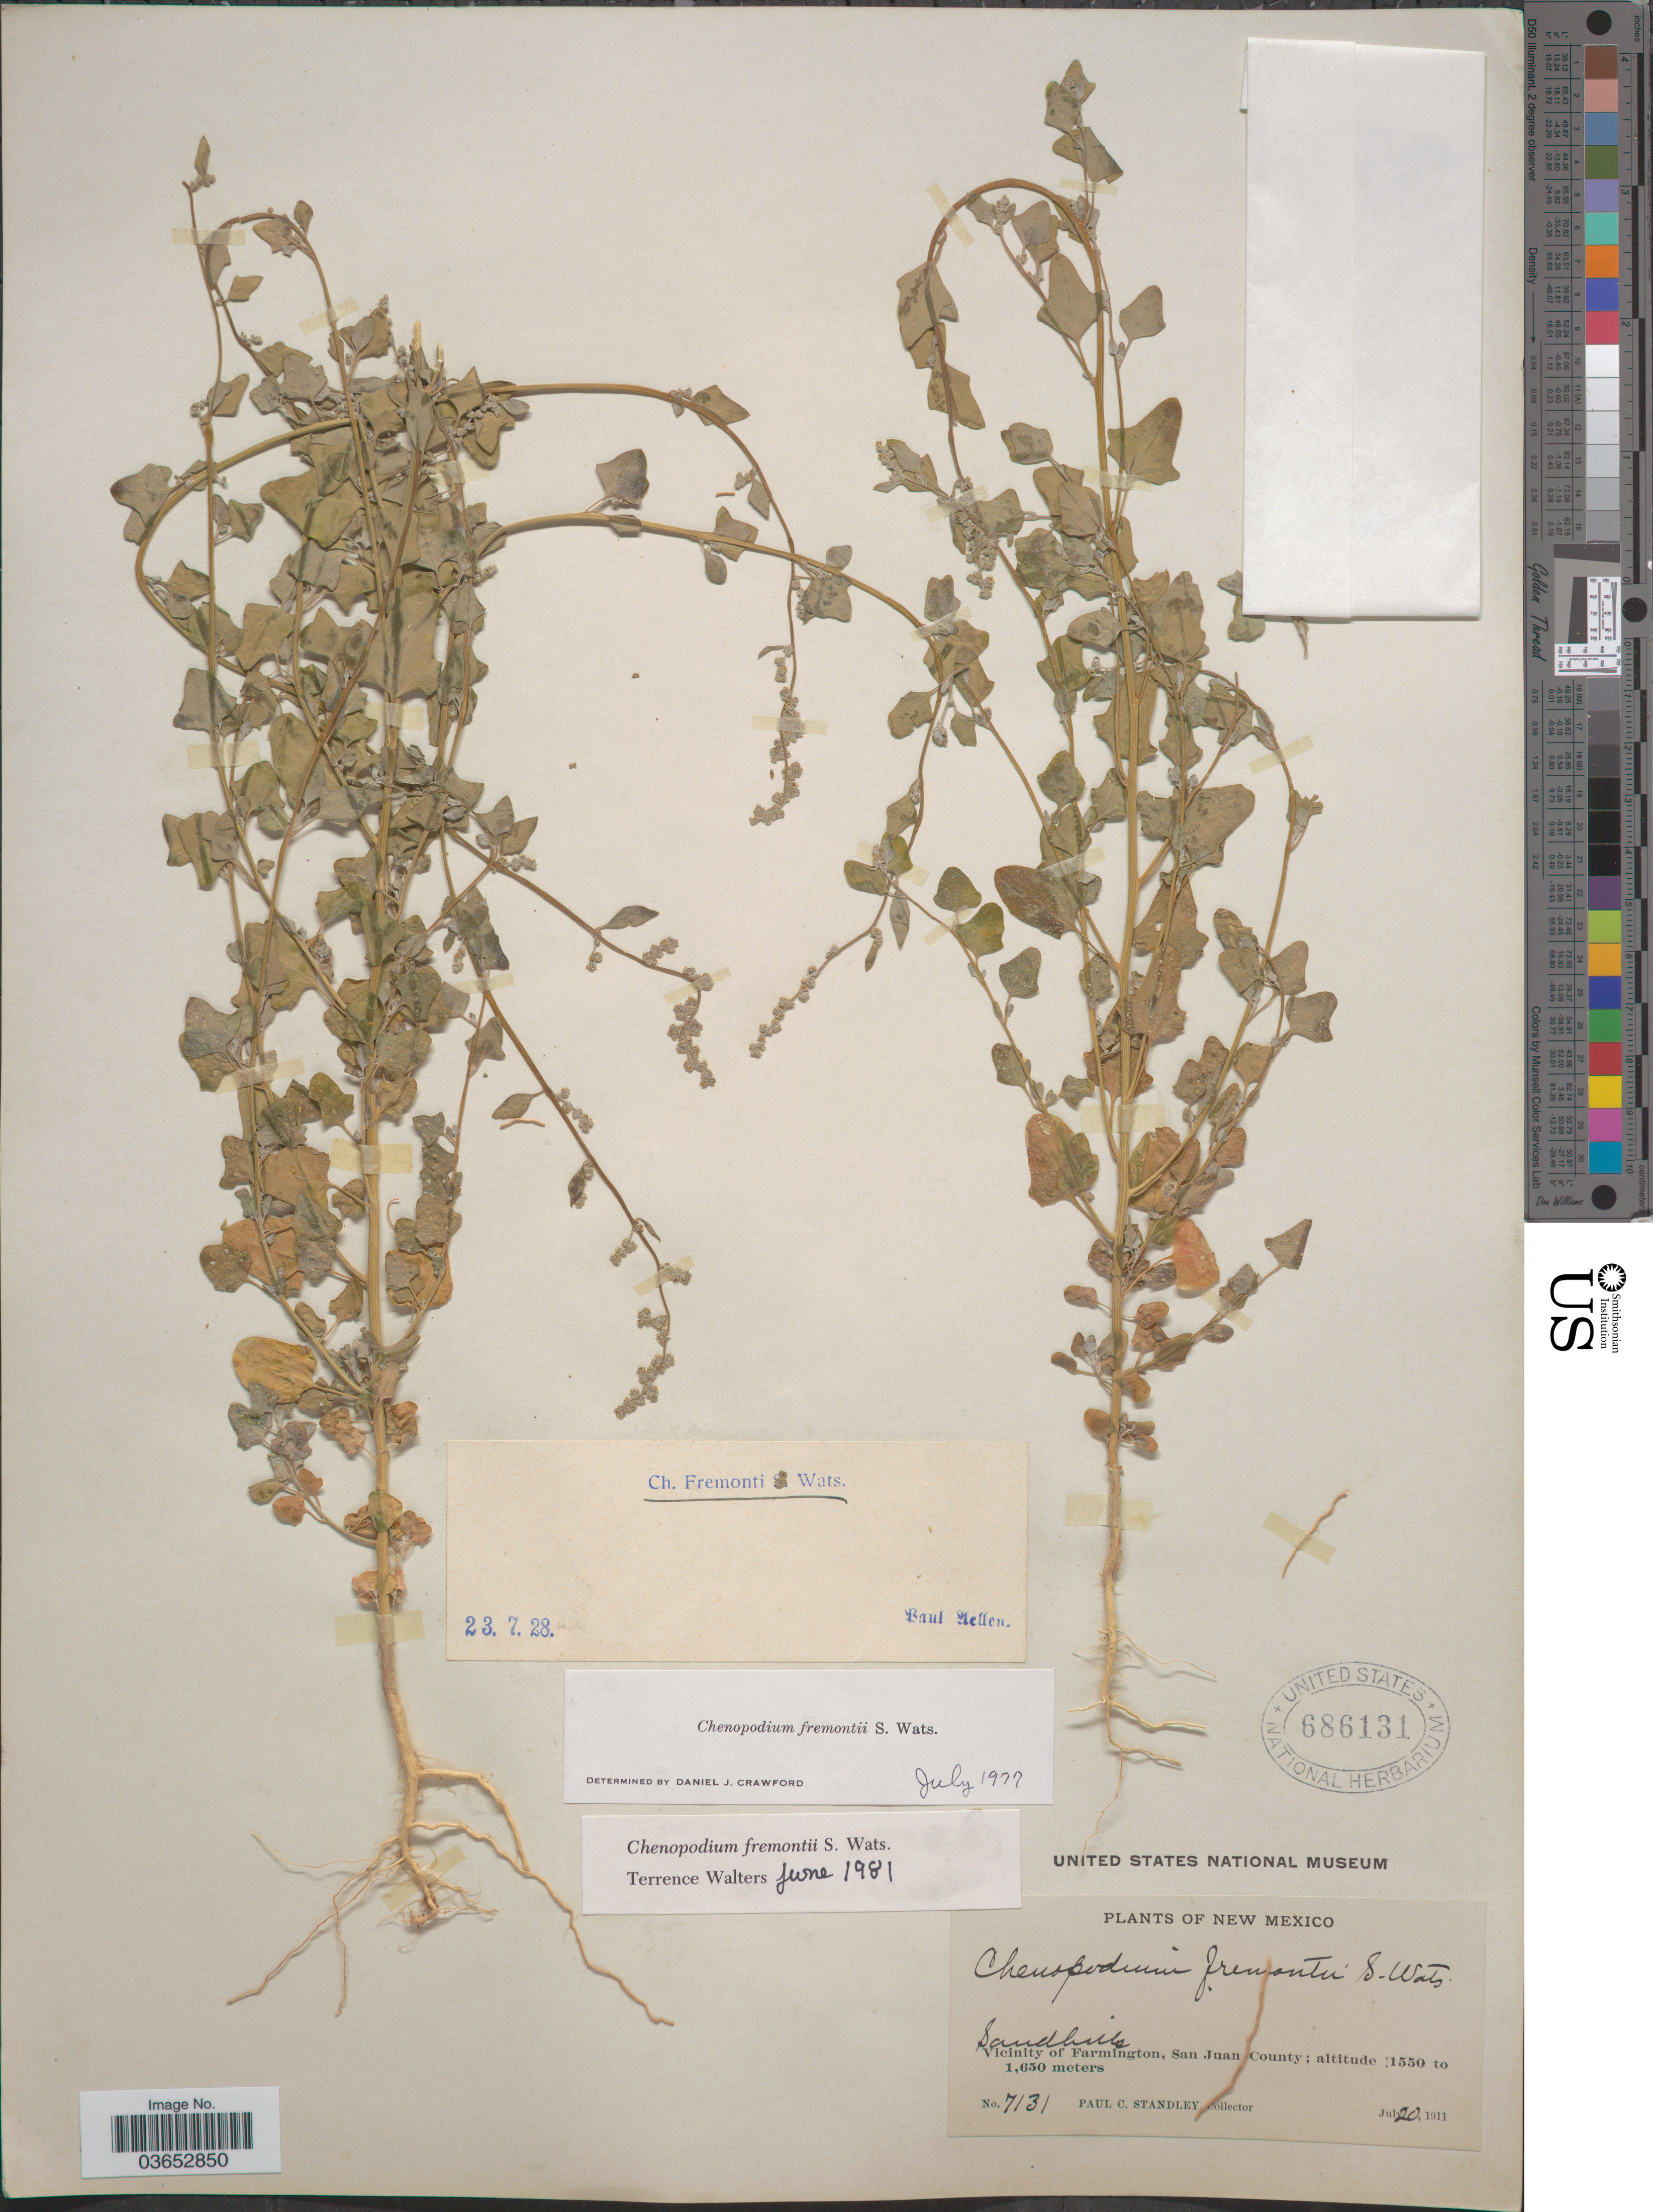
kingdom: Plantae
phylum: Tracheophyta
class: Magnoliopsida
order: Caryophyllales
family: Amaranthaceae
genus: Chenopodium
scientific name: Chenopodium fremontii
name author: S. Watson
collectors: P. C. Standley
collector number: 7131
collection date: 1911-07-20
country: United States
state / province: New Mexico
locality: Vicinity of Farmington, San Juan County.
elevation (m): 1550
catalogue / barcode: US 686131